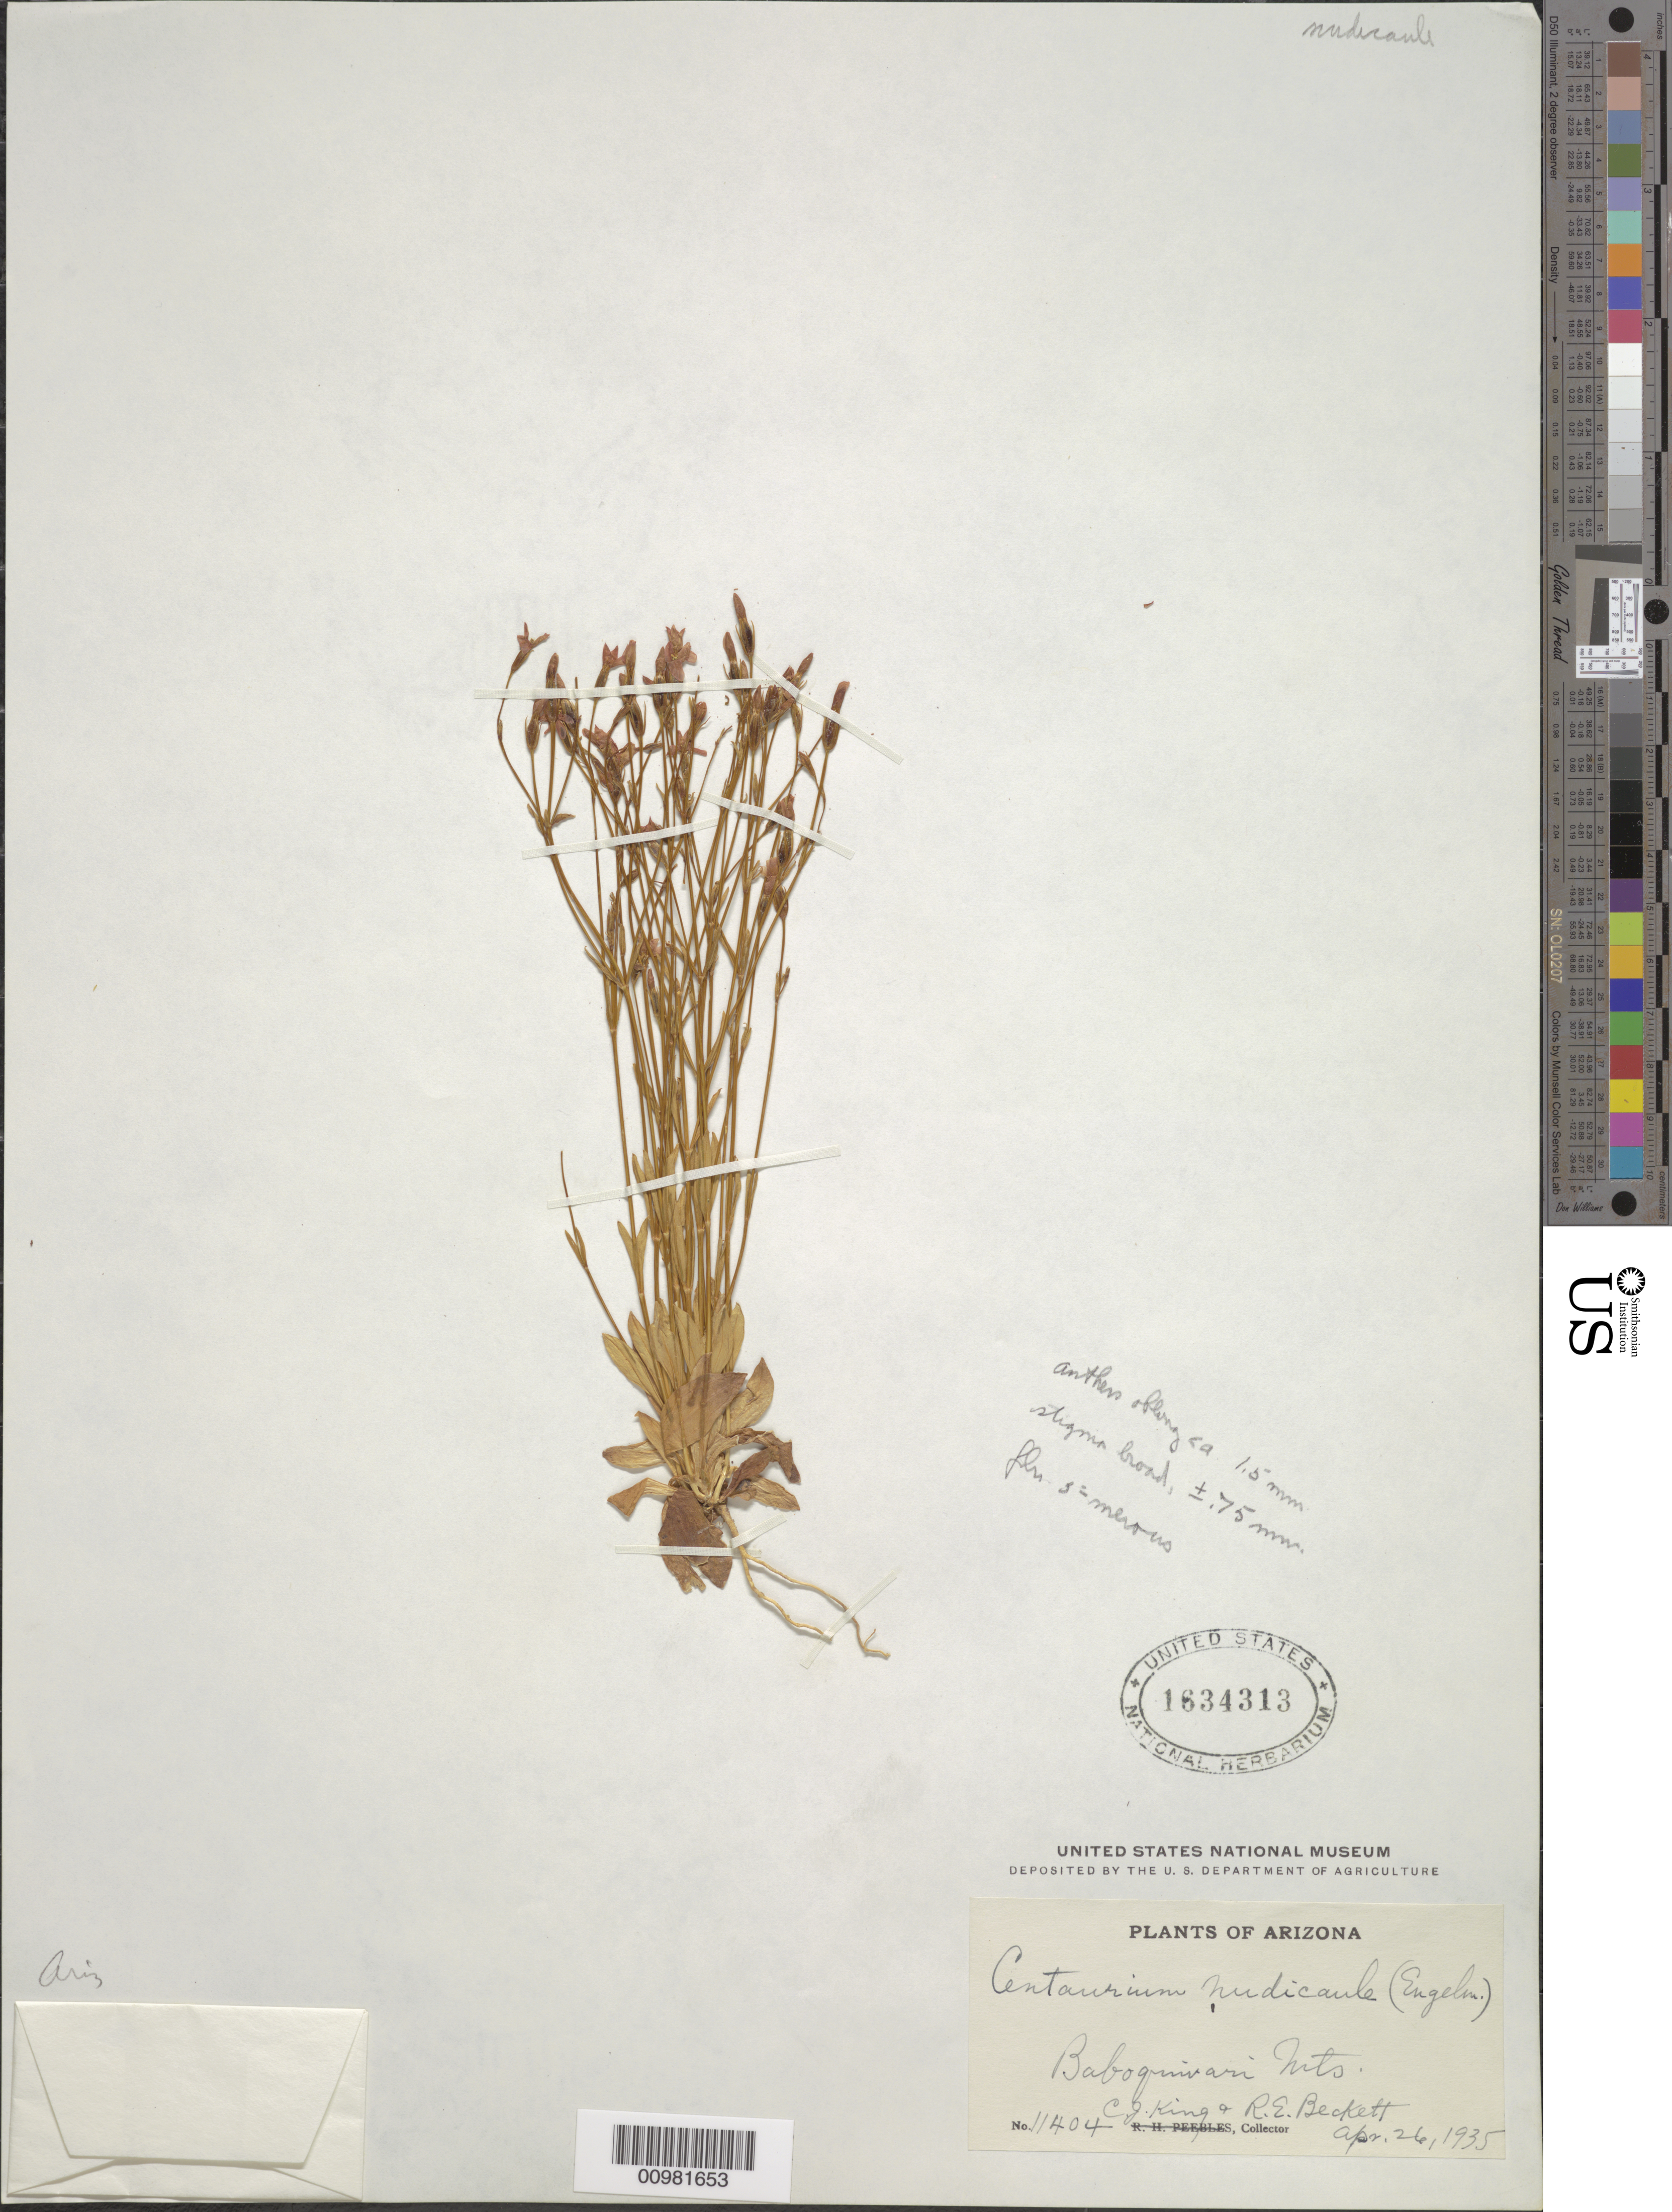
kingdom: Plantae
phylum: Tracheophyta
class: Magnoliopsida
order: Gentianales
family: Gentianaceae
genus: Centaurium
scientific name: Centaurium nudicaule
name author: (Engelm.) B.L. Rob.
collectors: C. J. King & R. Beckett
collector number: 11404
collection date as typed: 26 Apr 1935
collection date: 1935-04-26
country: United States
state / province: Arizona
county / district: Pima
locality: Baboquivari Mountains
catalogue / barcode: US 1634313